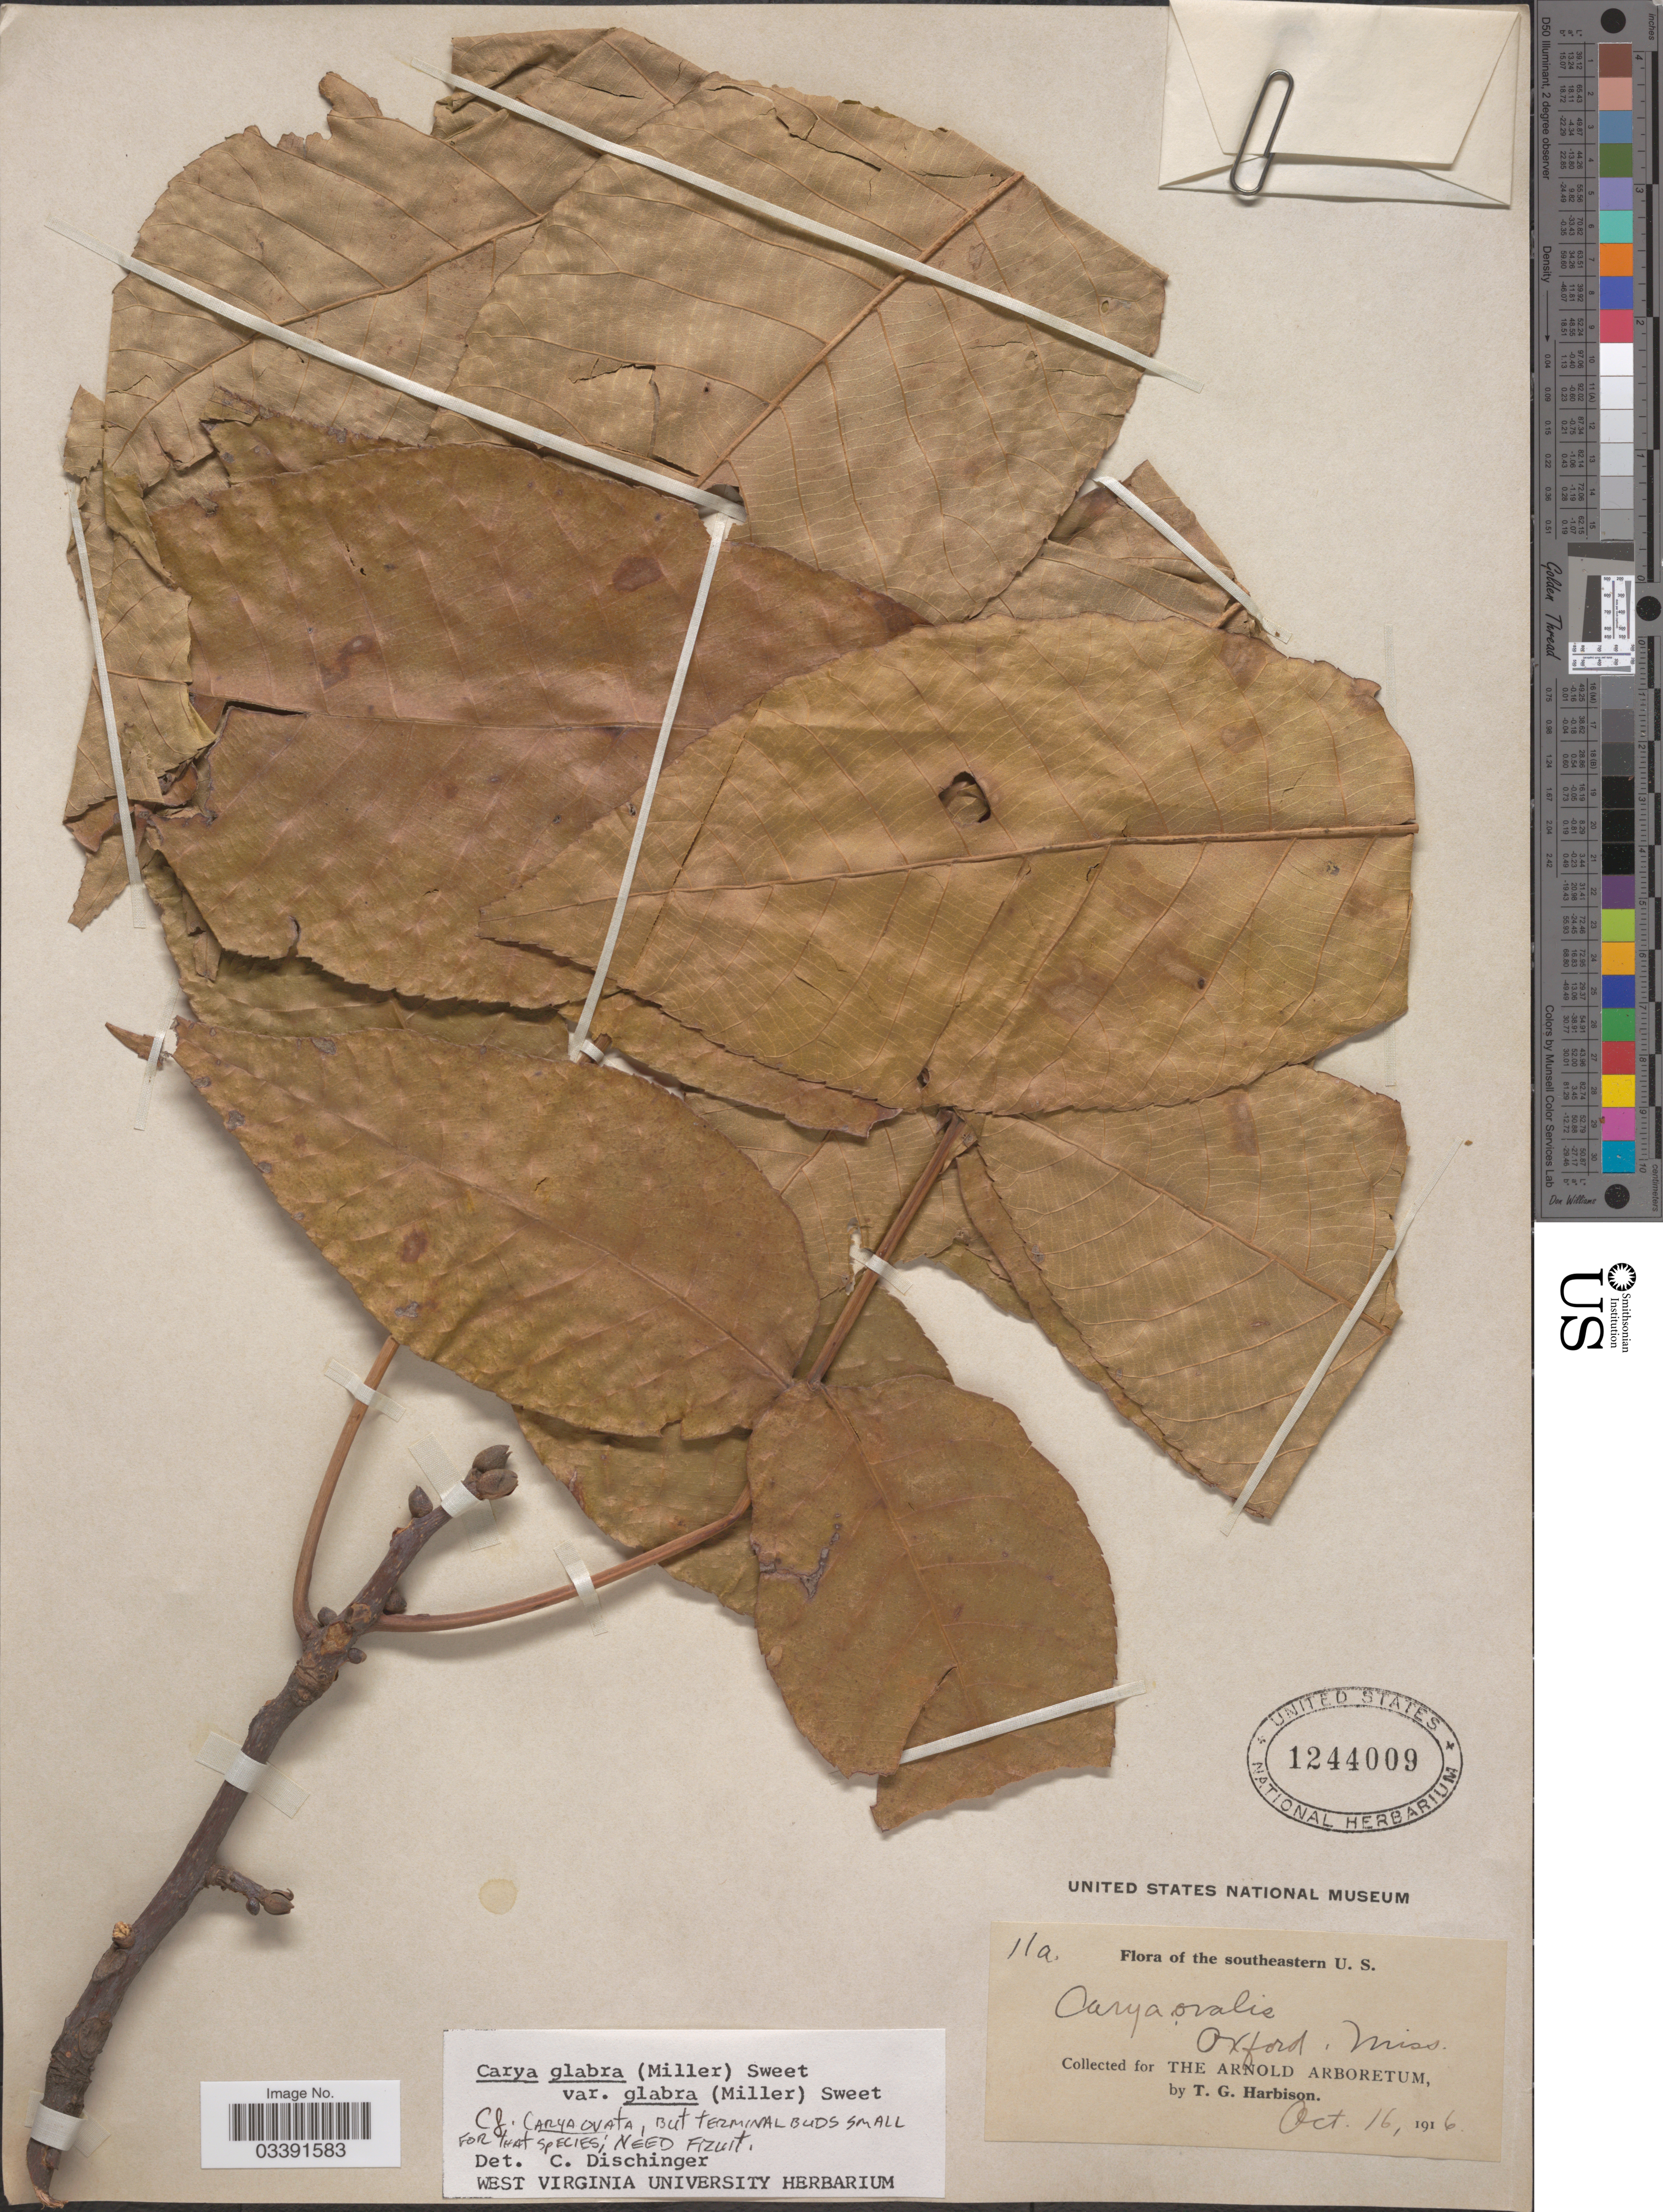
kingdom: Plantae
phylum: Tracheophyta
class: Magnoliopsida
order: Fagales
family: Juglandaceae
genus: Carya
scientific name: Carya glabra var. glabra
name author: (Mill.) Sweet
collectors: T. Harbison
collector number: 11a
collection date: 1916-10-16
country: United States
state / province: Mississippi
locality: Southeastern U. S. Oxford.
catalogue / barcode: US 1244009